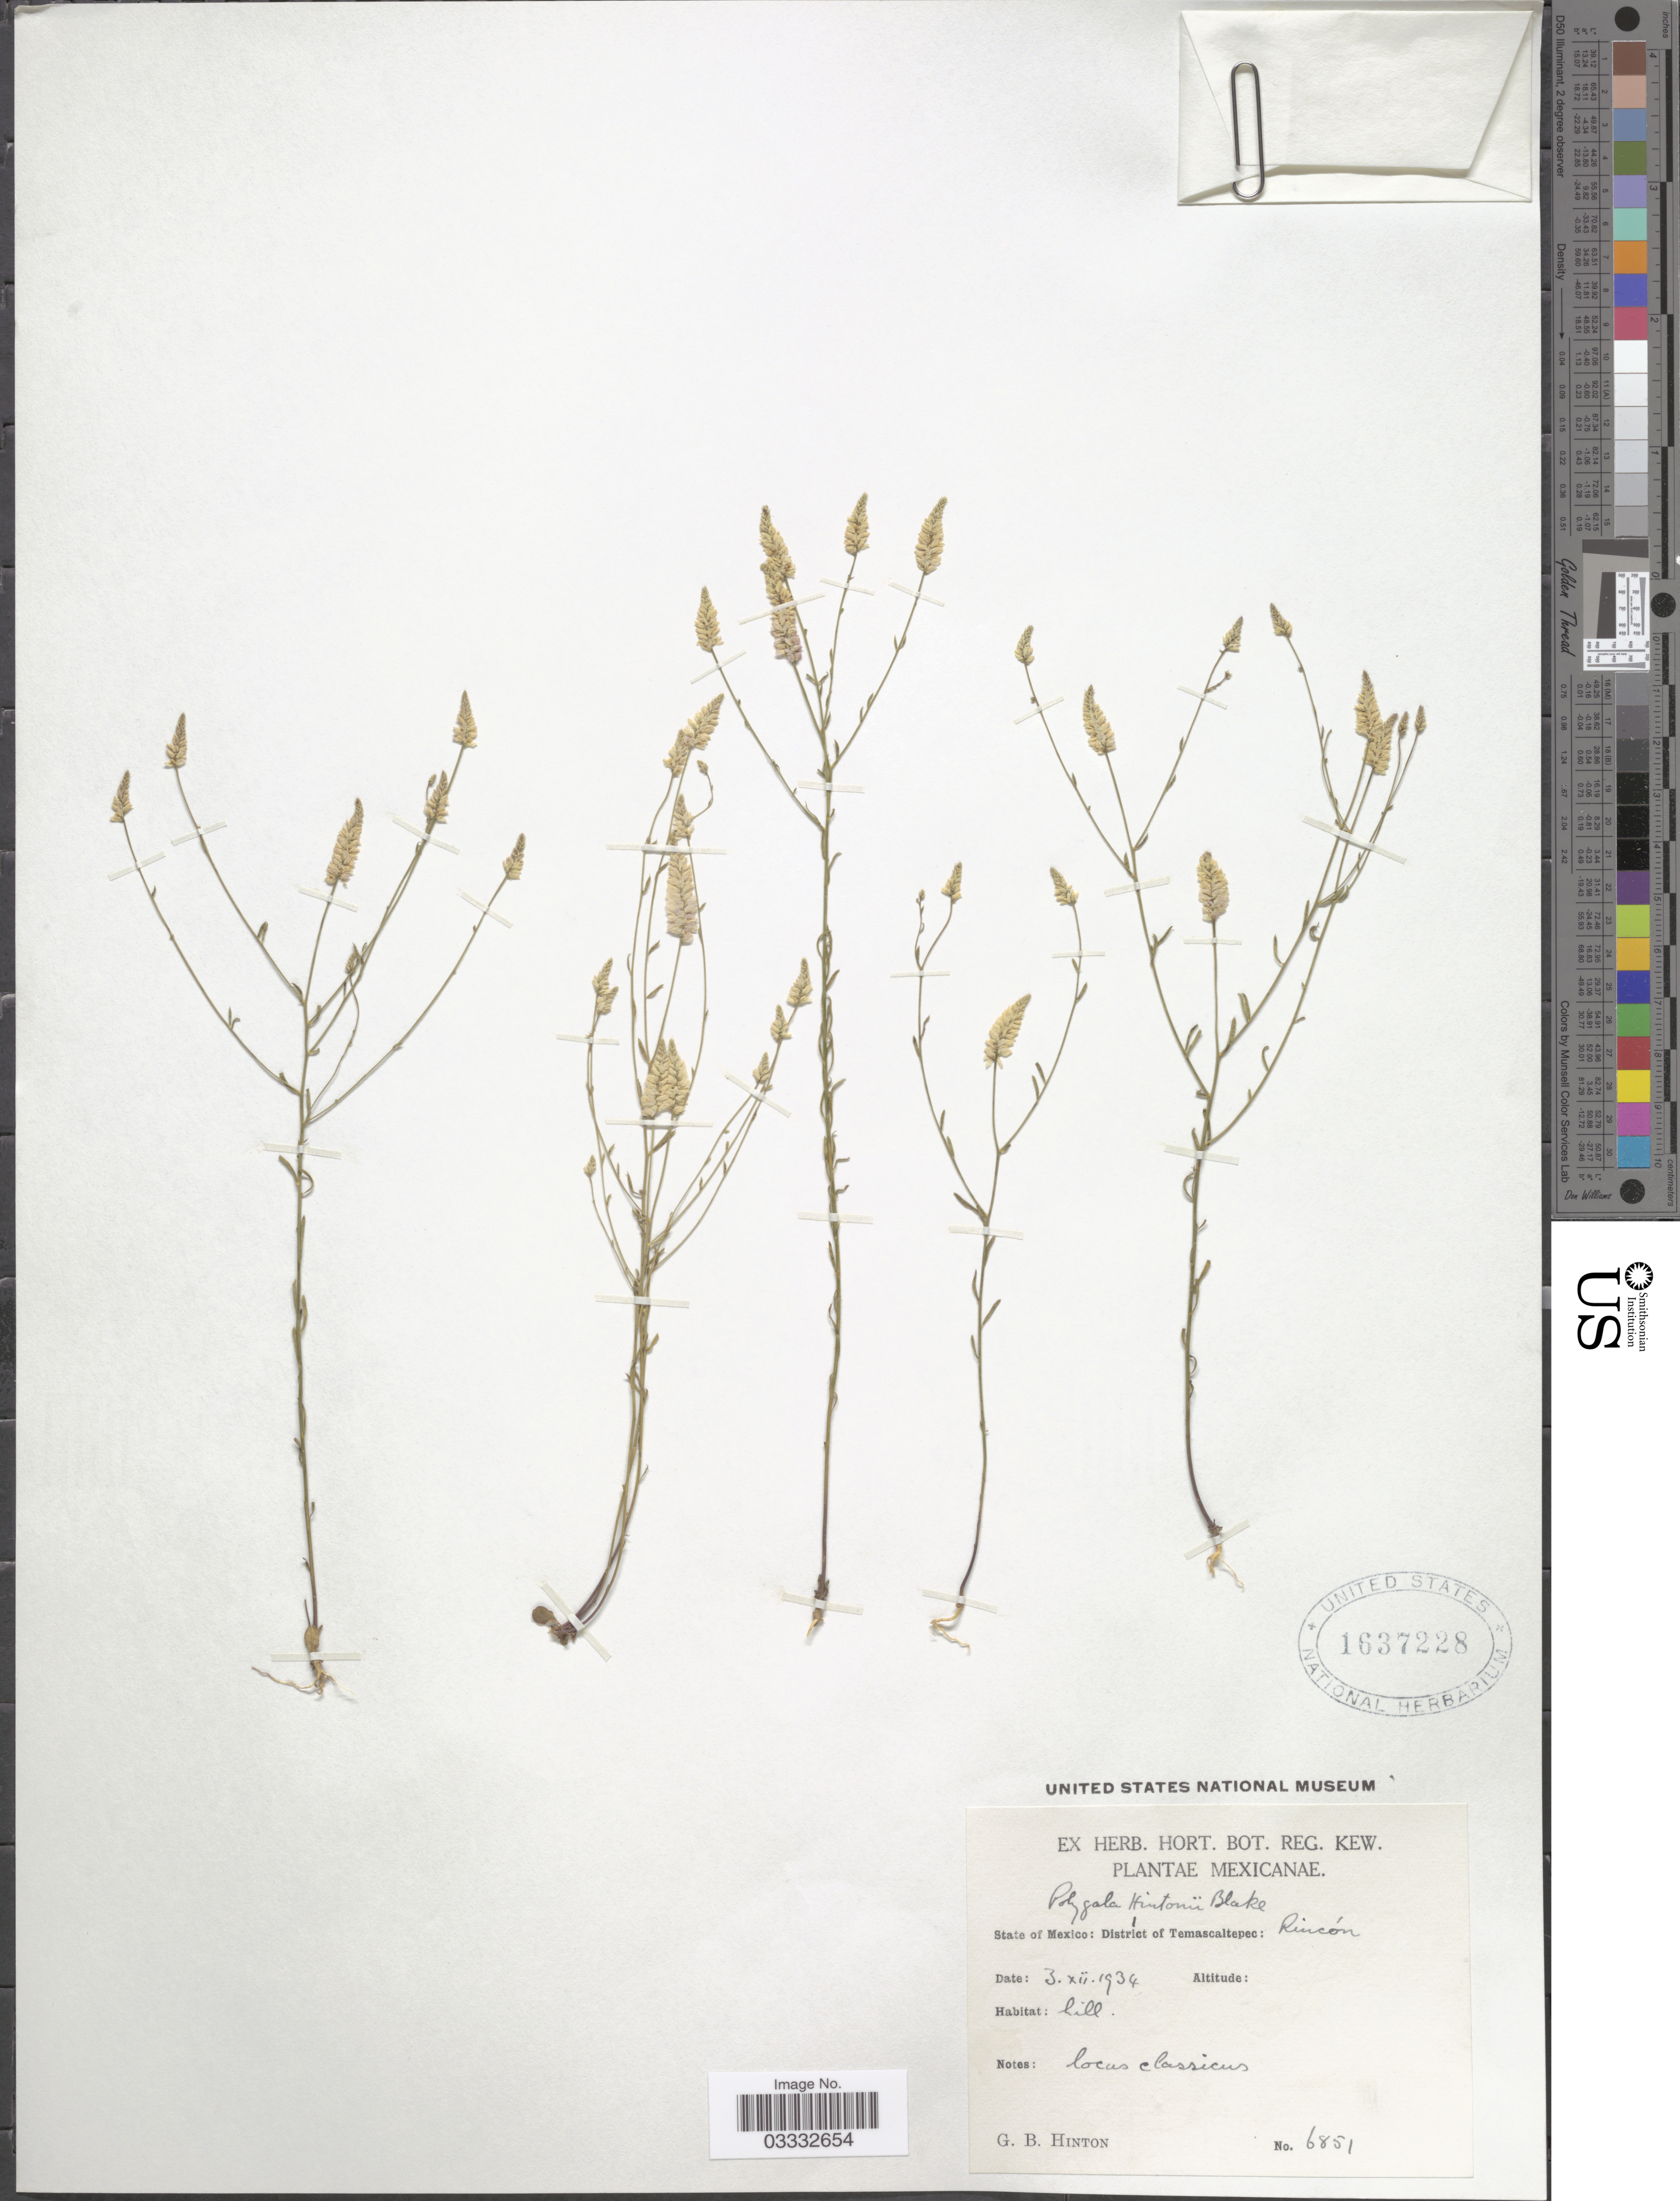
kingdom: Plantae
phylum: Tracheophyta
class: Magnoliopsida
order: Fabales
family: Polygalaceae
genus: Polygala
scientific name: Polygala hintonii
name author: S.F. Blake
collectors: G. B. Hinton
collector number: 6751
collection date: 1934-12-03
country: Mexico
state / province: México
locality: District of Temascaltepec: Rincón.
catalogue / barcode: US 1637228